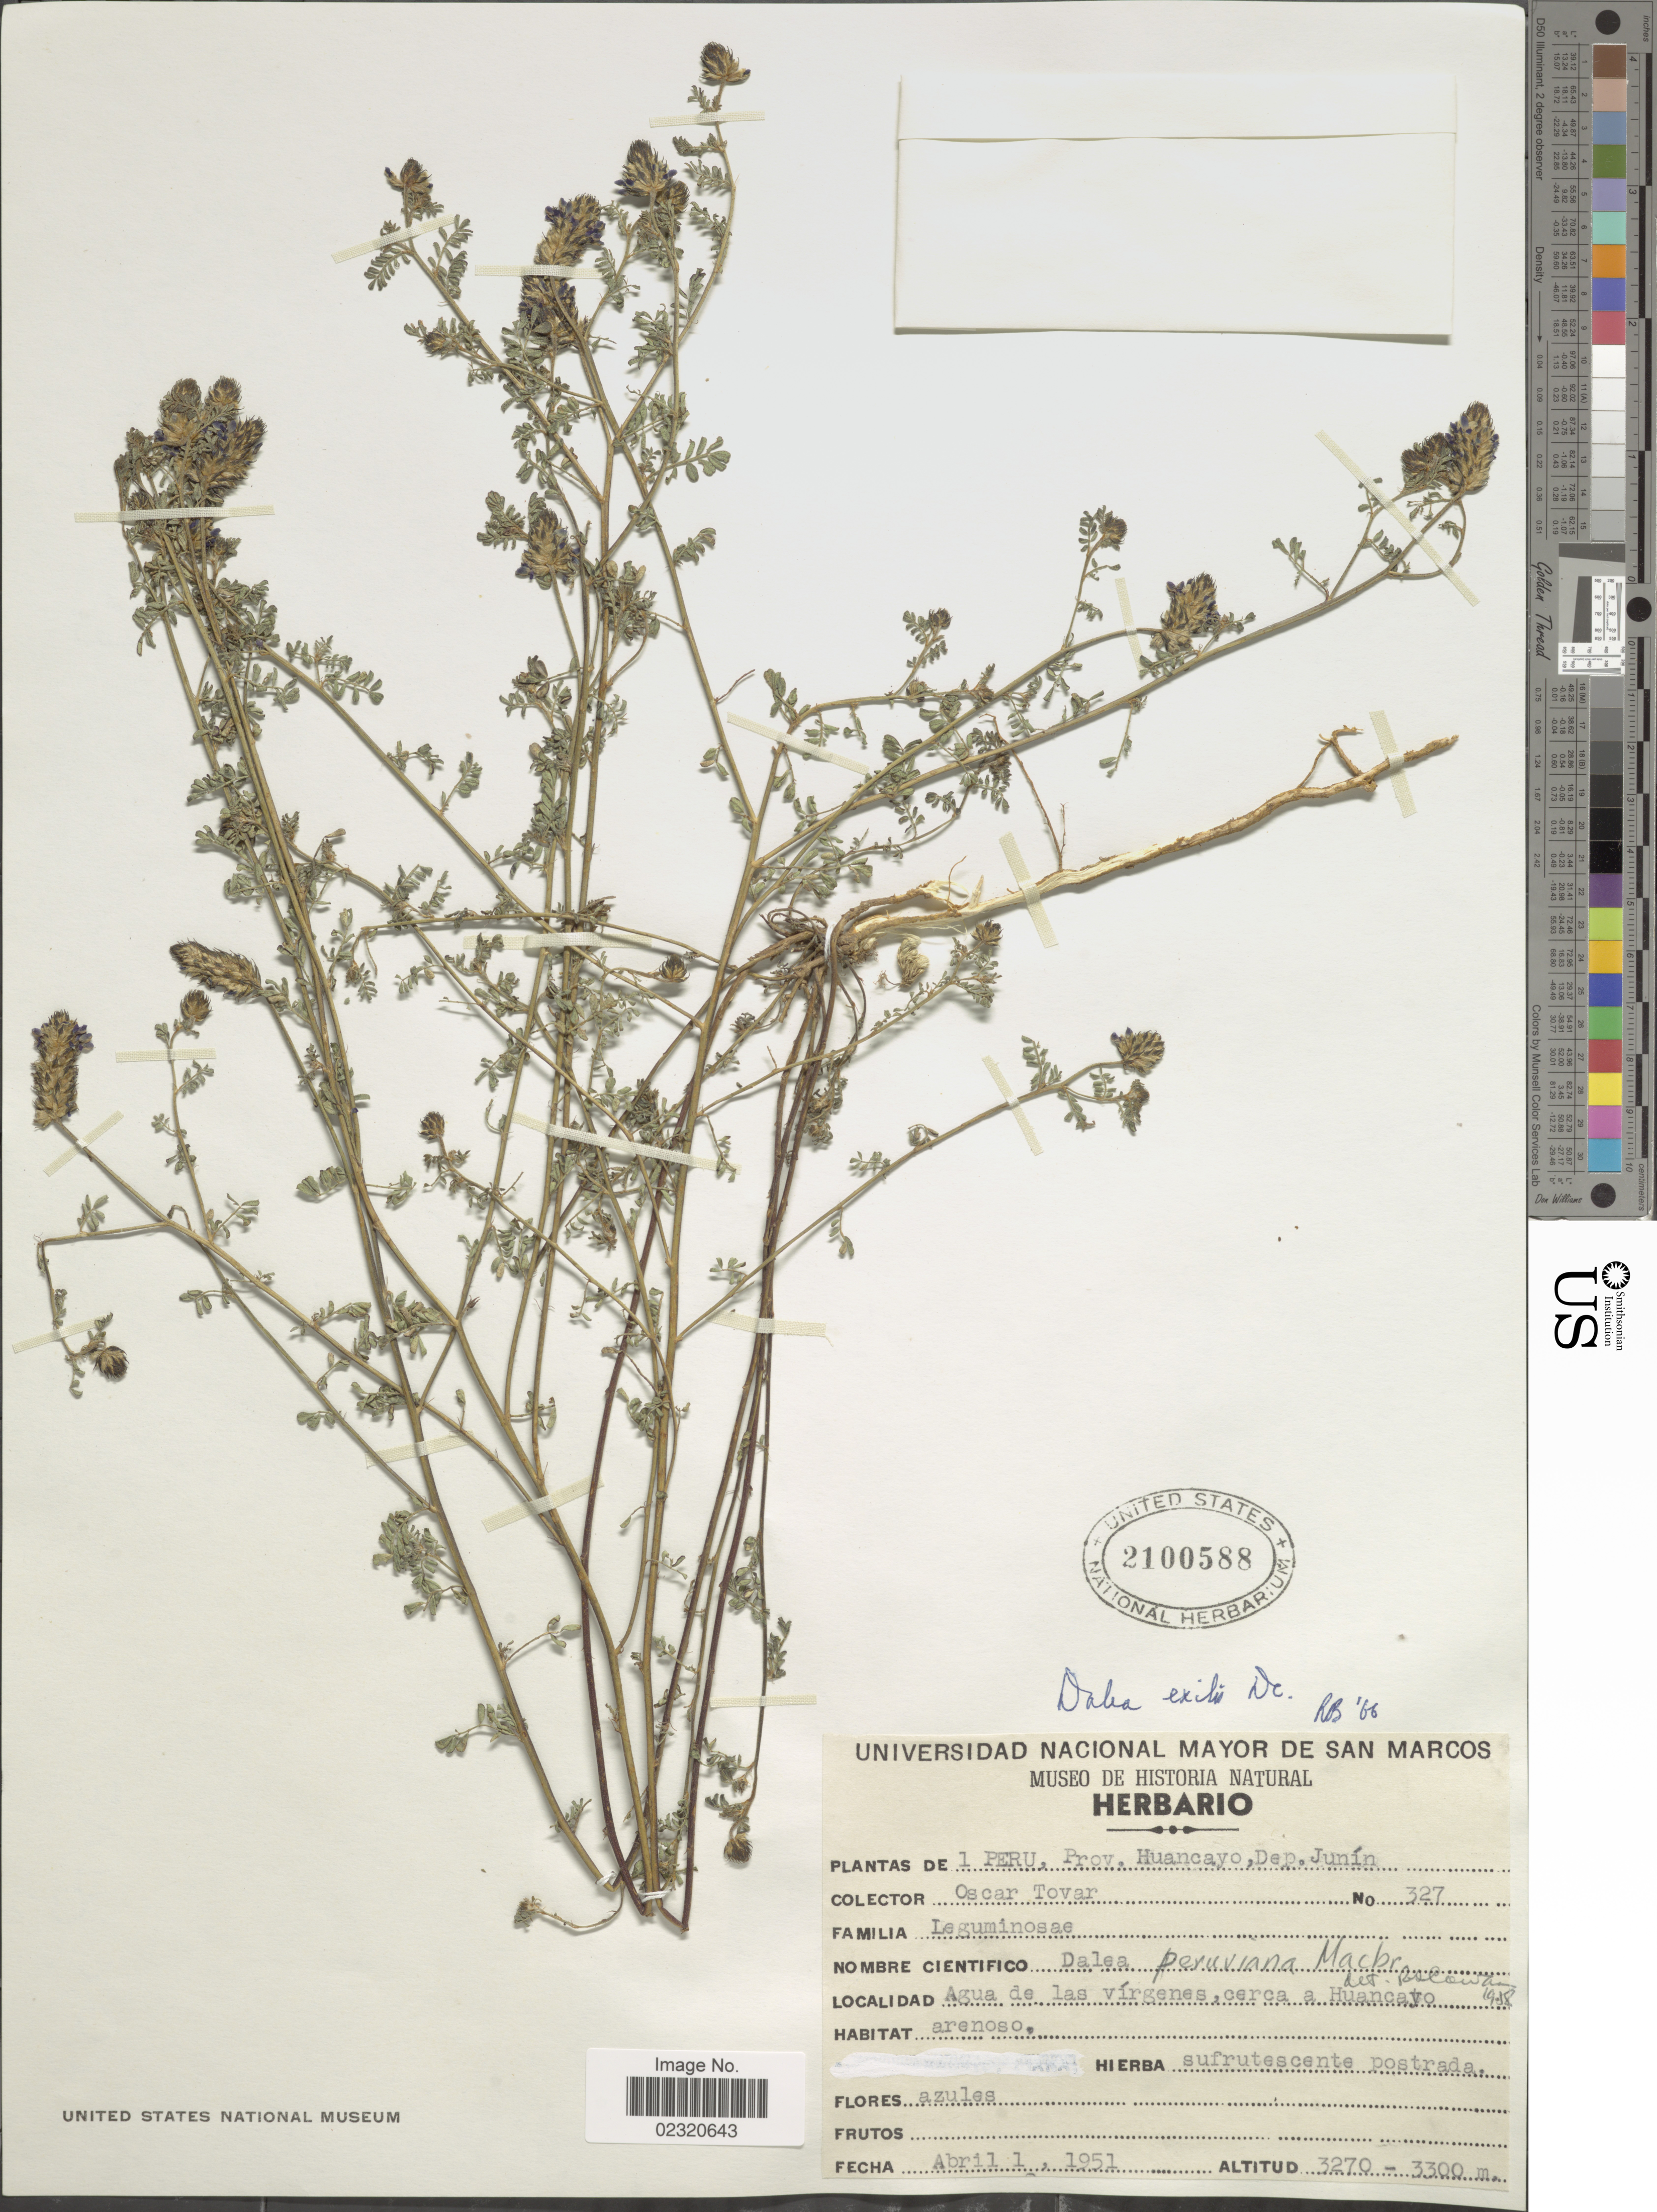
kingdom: Plantae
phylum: Tracheophyta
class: Magnoliopsida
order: Fabales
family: Fabaceae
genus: Dalea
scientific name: Dalea exilis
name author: DC.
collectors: Ó. Tovar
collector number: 327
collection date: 1951-04-01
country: Peru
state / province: Junín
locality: Prov. Huancayo, Agua de las virgenes, cerca a Huancayo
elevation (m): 3270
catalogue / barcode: US 2100588